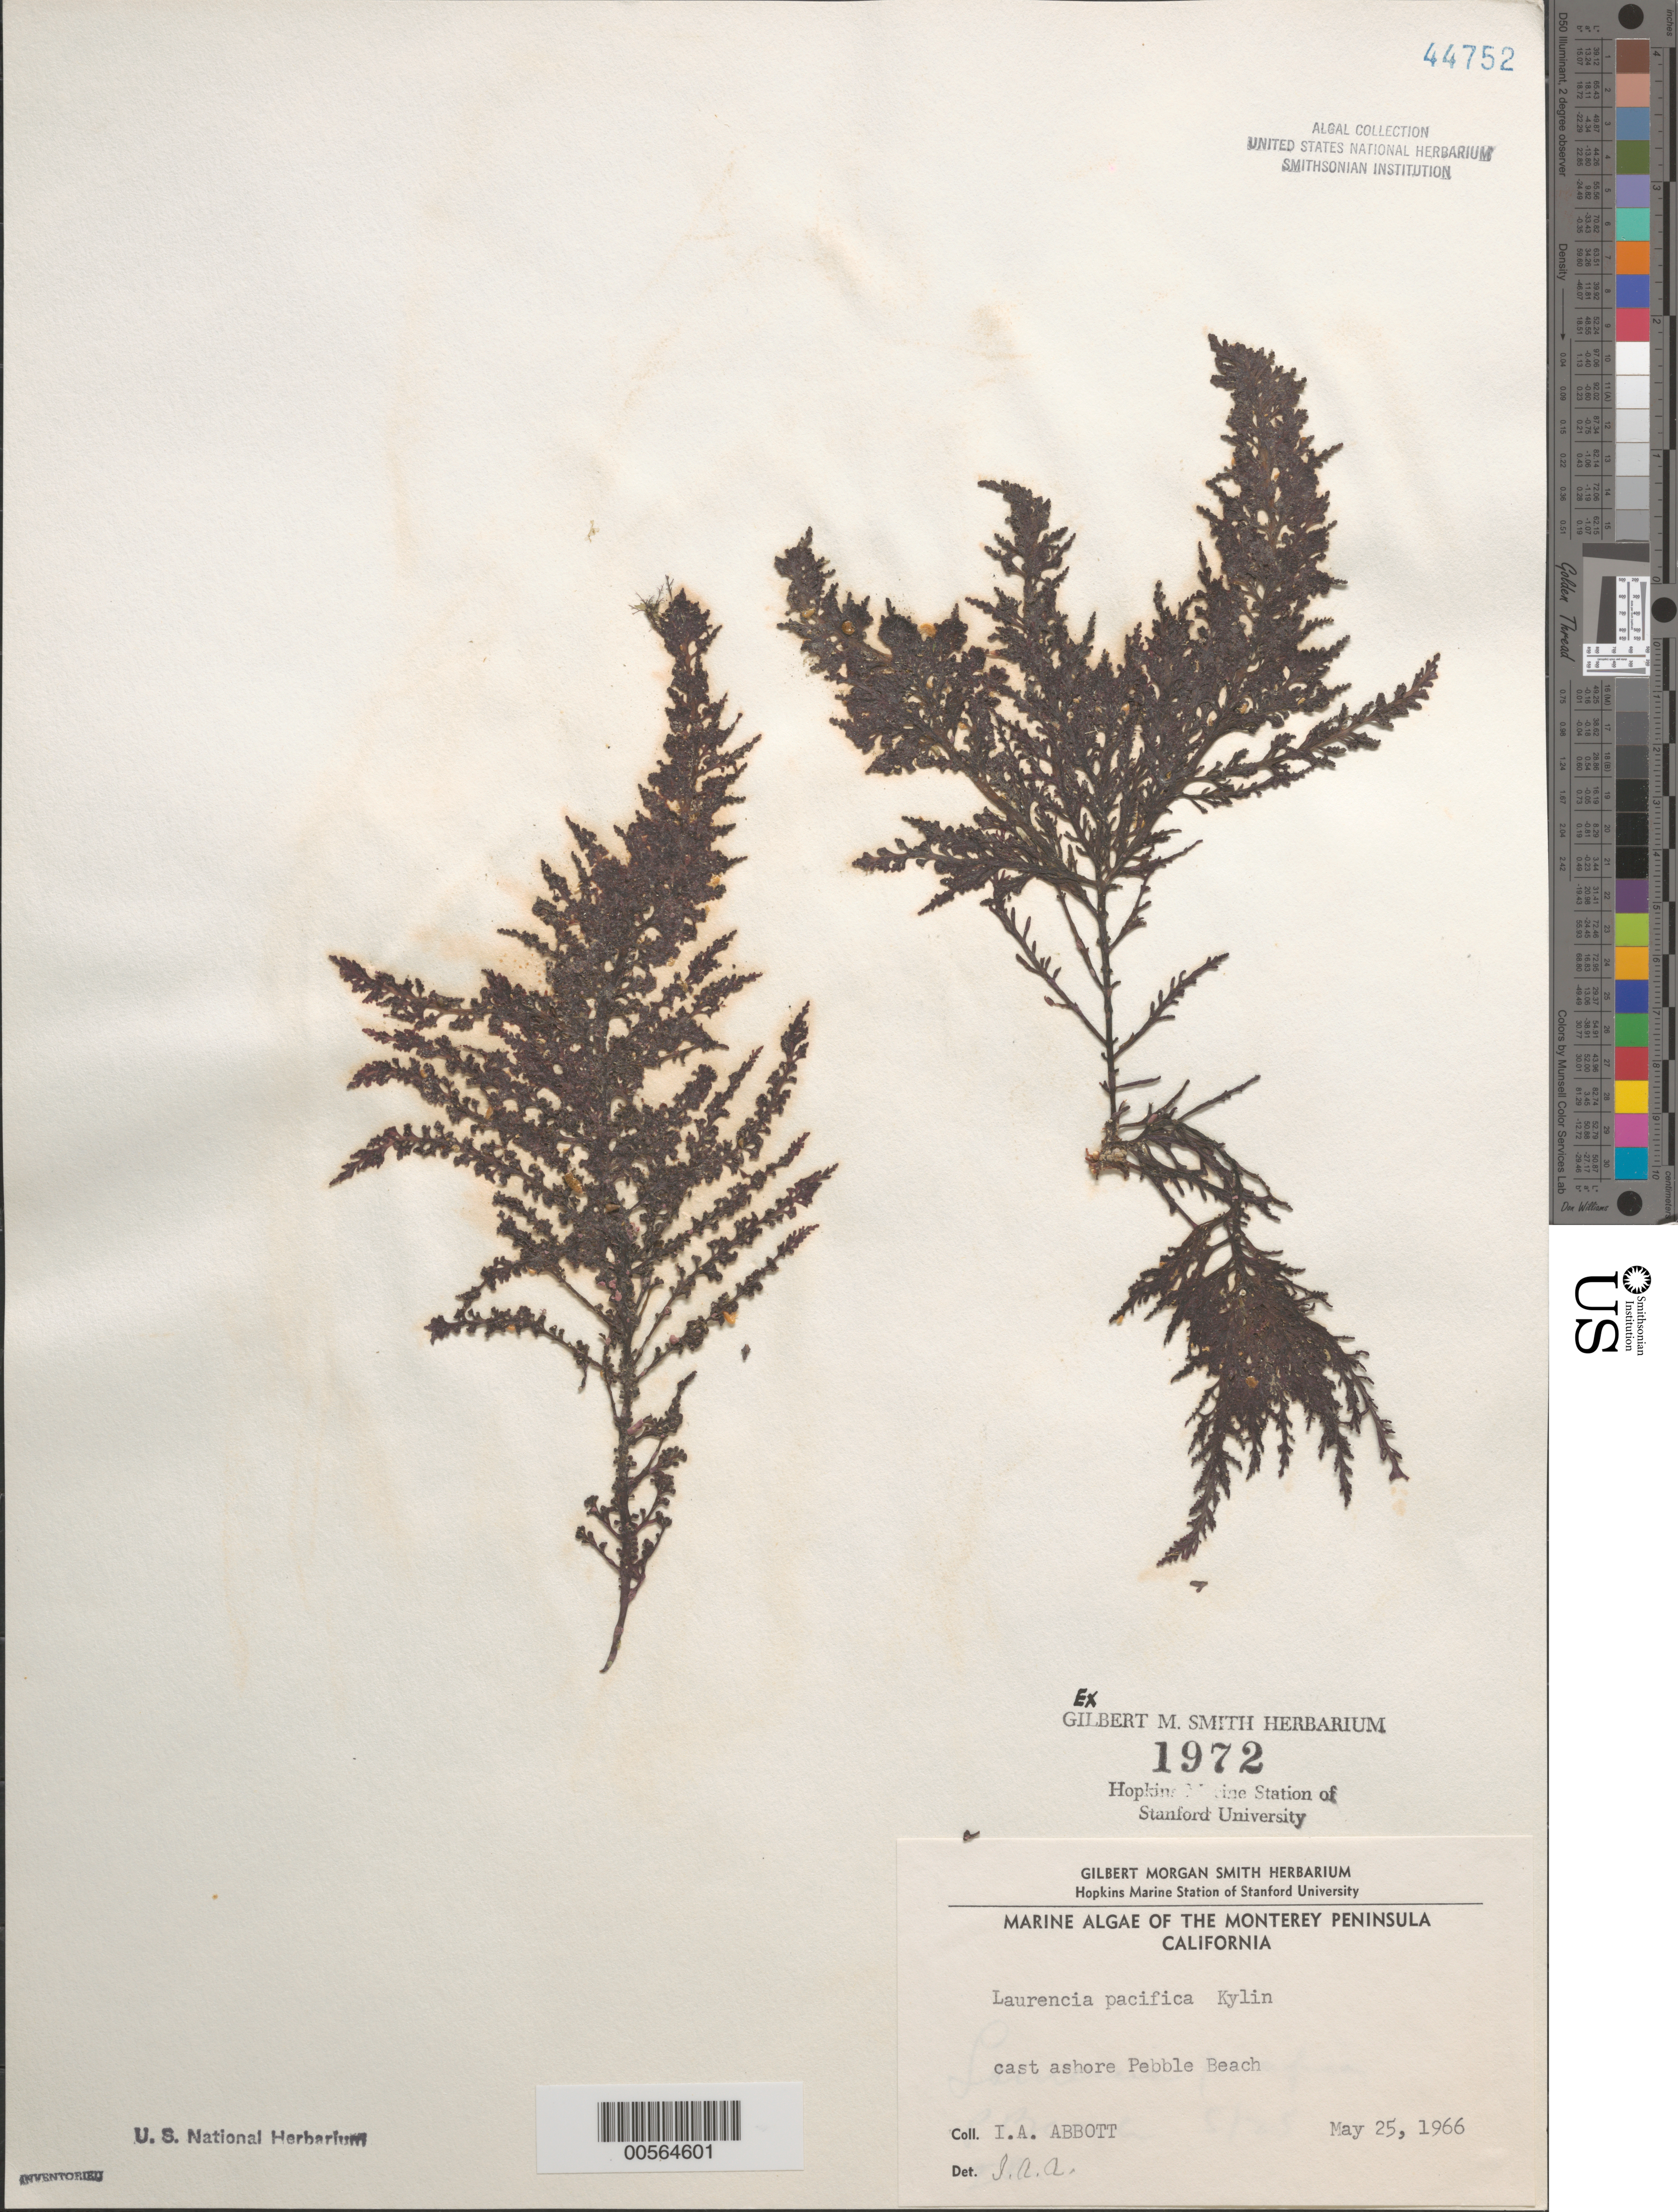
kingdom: Plantae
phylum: Rhodophyta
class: Florideophyceae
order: Ceramiales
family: Rhodomelaceae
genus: Laurencia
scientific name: Laurencia pacifica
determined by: Abbott, Isabella A.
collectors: I. A. Abbott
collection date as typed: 25 May 1966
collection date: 1966-05-25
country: United States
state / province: California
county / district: Monterey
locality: Pebble Beach, Monterey Peninsula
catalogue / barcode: US 44752